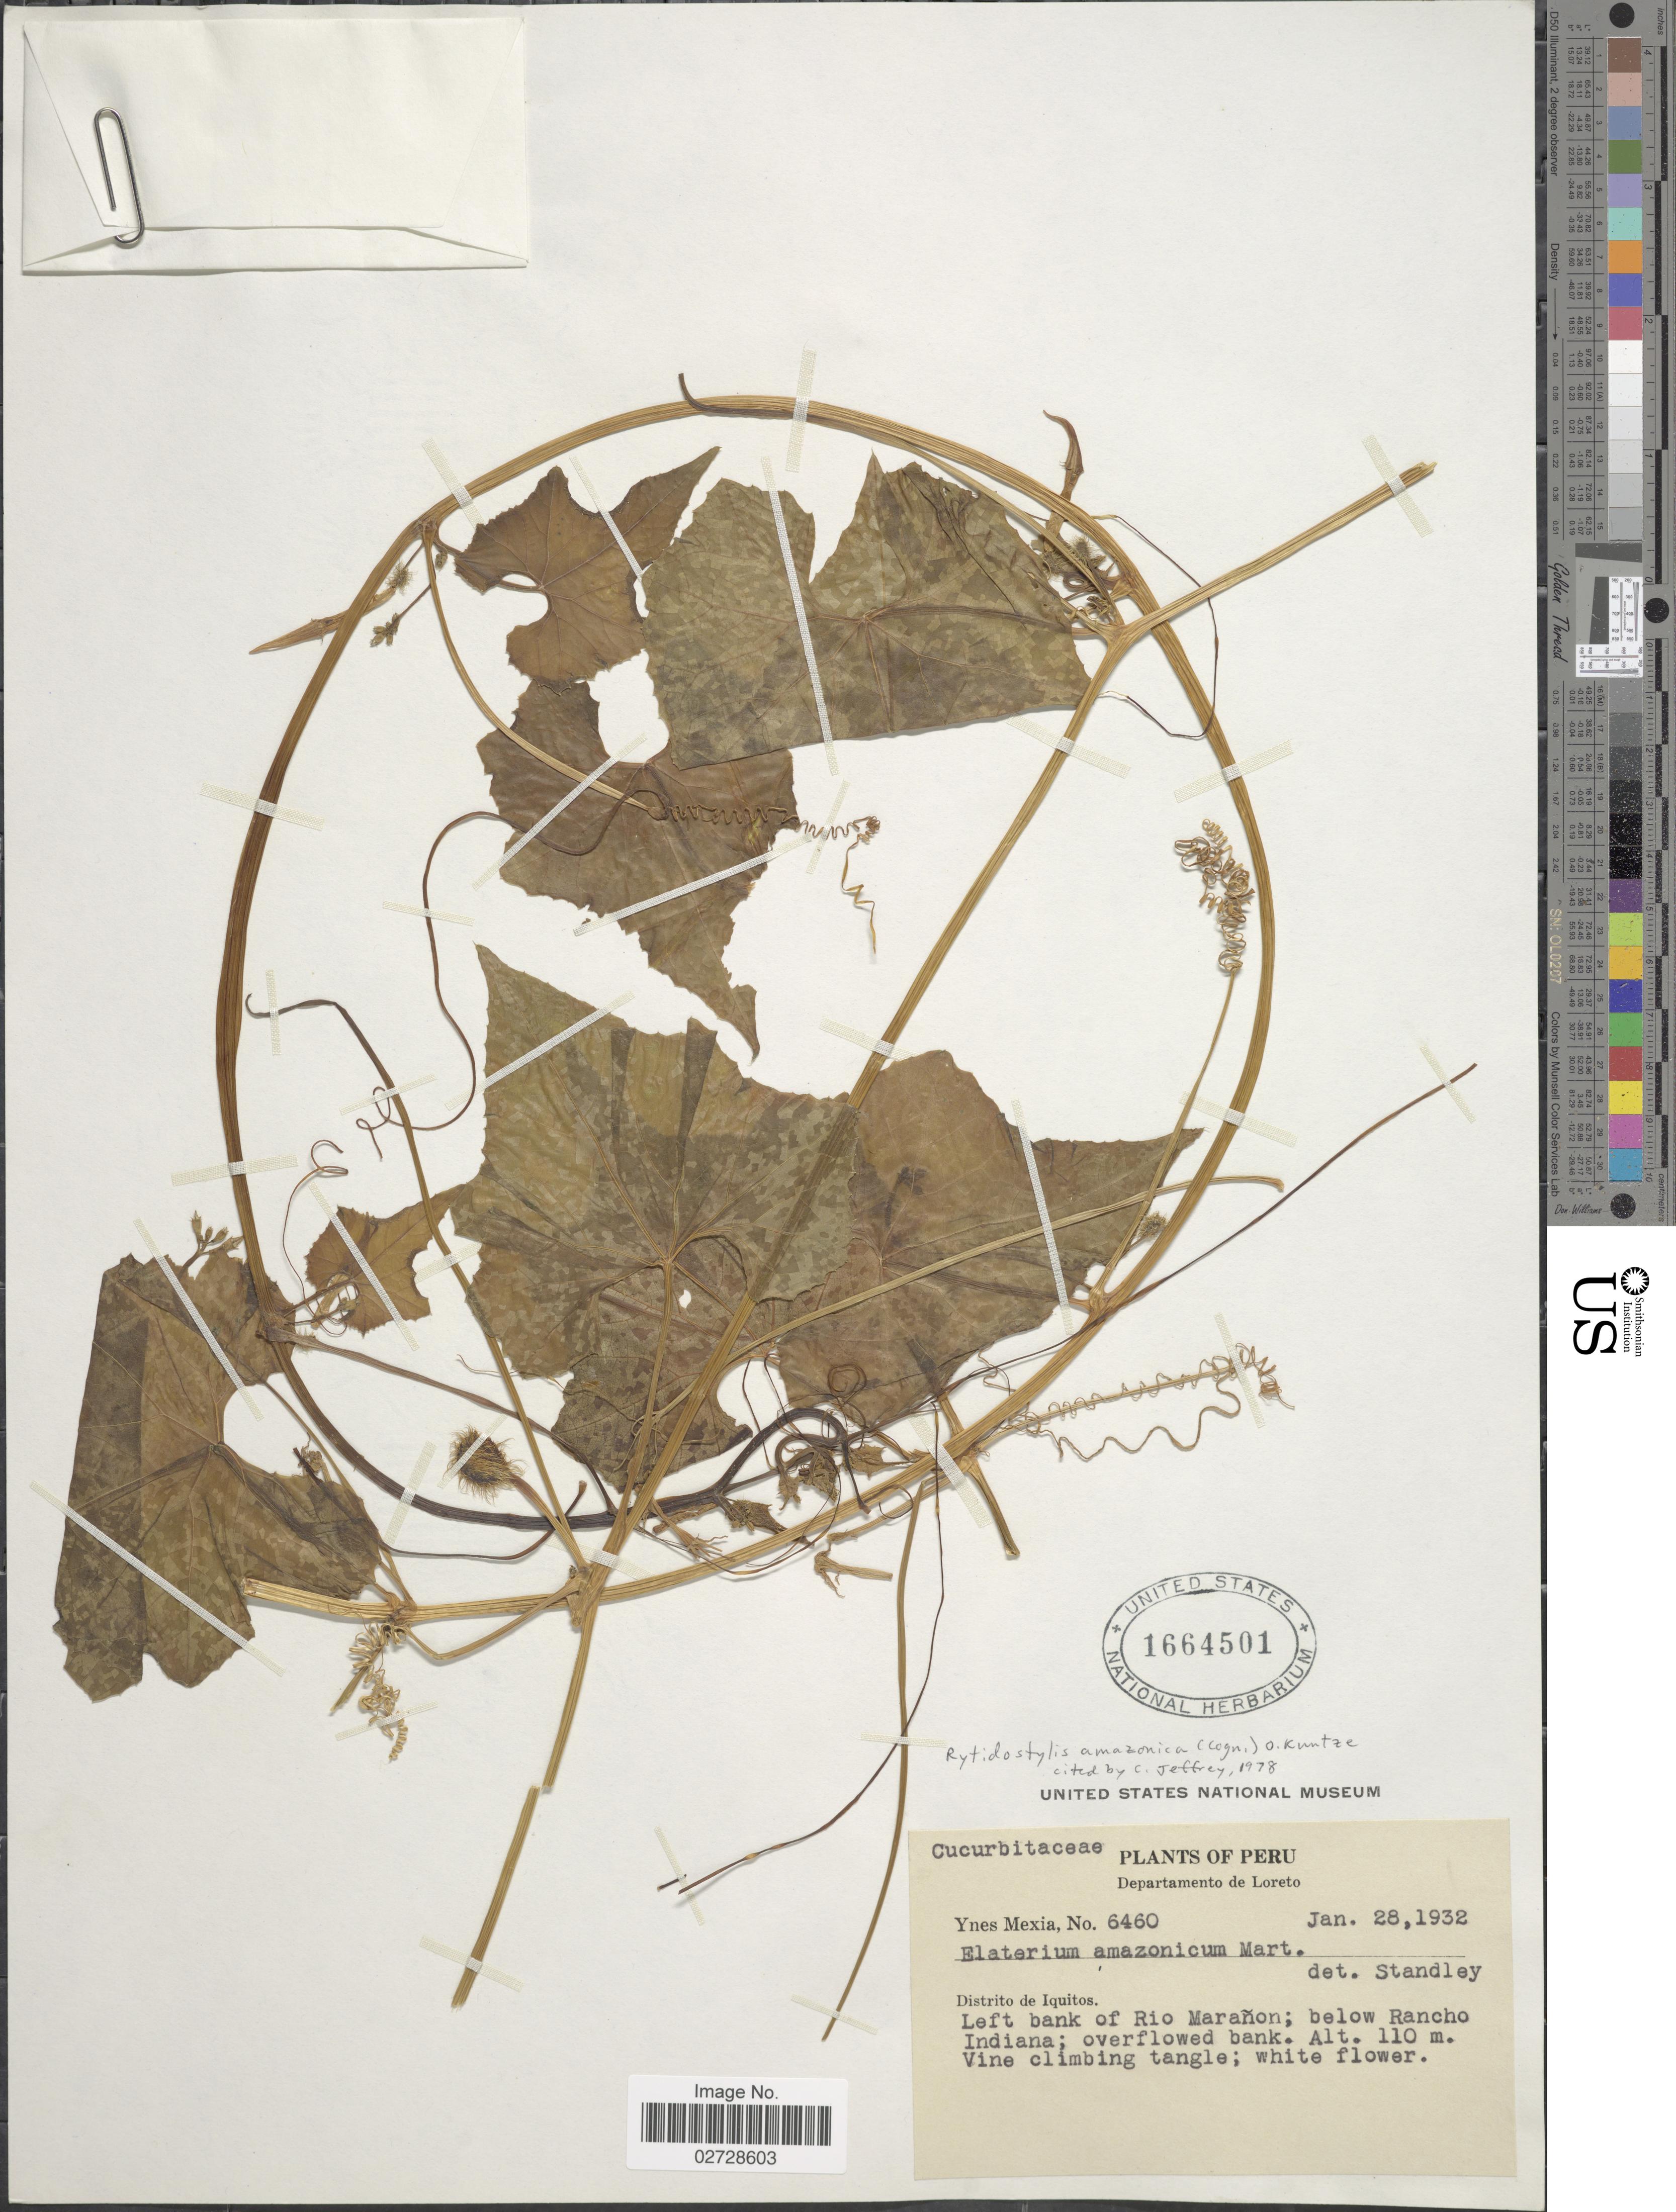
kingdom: Plantae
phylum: Tracheophyta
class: Magnoliopsida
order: Cucurbitales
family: Cucurbitaceae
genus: Cyclanthera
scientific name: Cyclanthera carthagenensis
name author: (Jacq.) H. Schaef. & S.S. Renner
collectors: Y. Mexia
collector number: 6460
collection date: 1932-01-28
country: Peru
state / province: Loreto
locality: Distrito de Iquitos, left bank of Rio Maranon; below Rancho Indiana; overflowed bank.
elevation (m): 110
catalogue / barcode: US 1664501